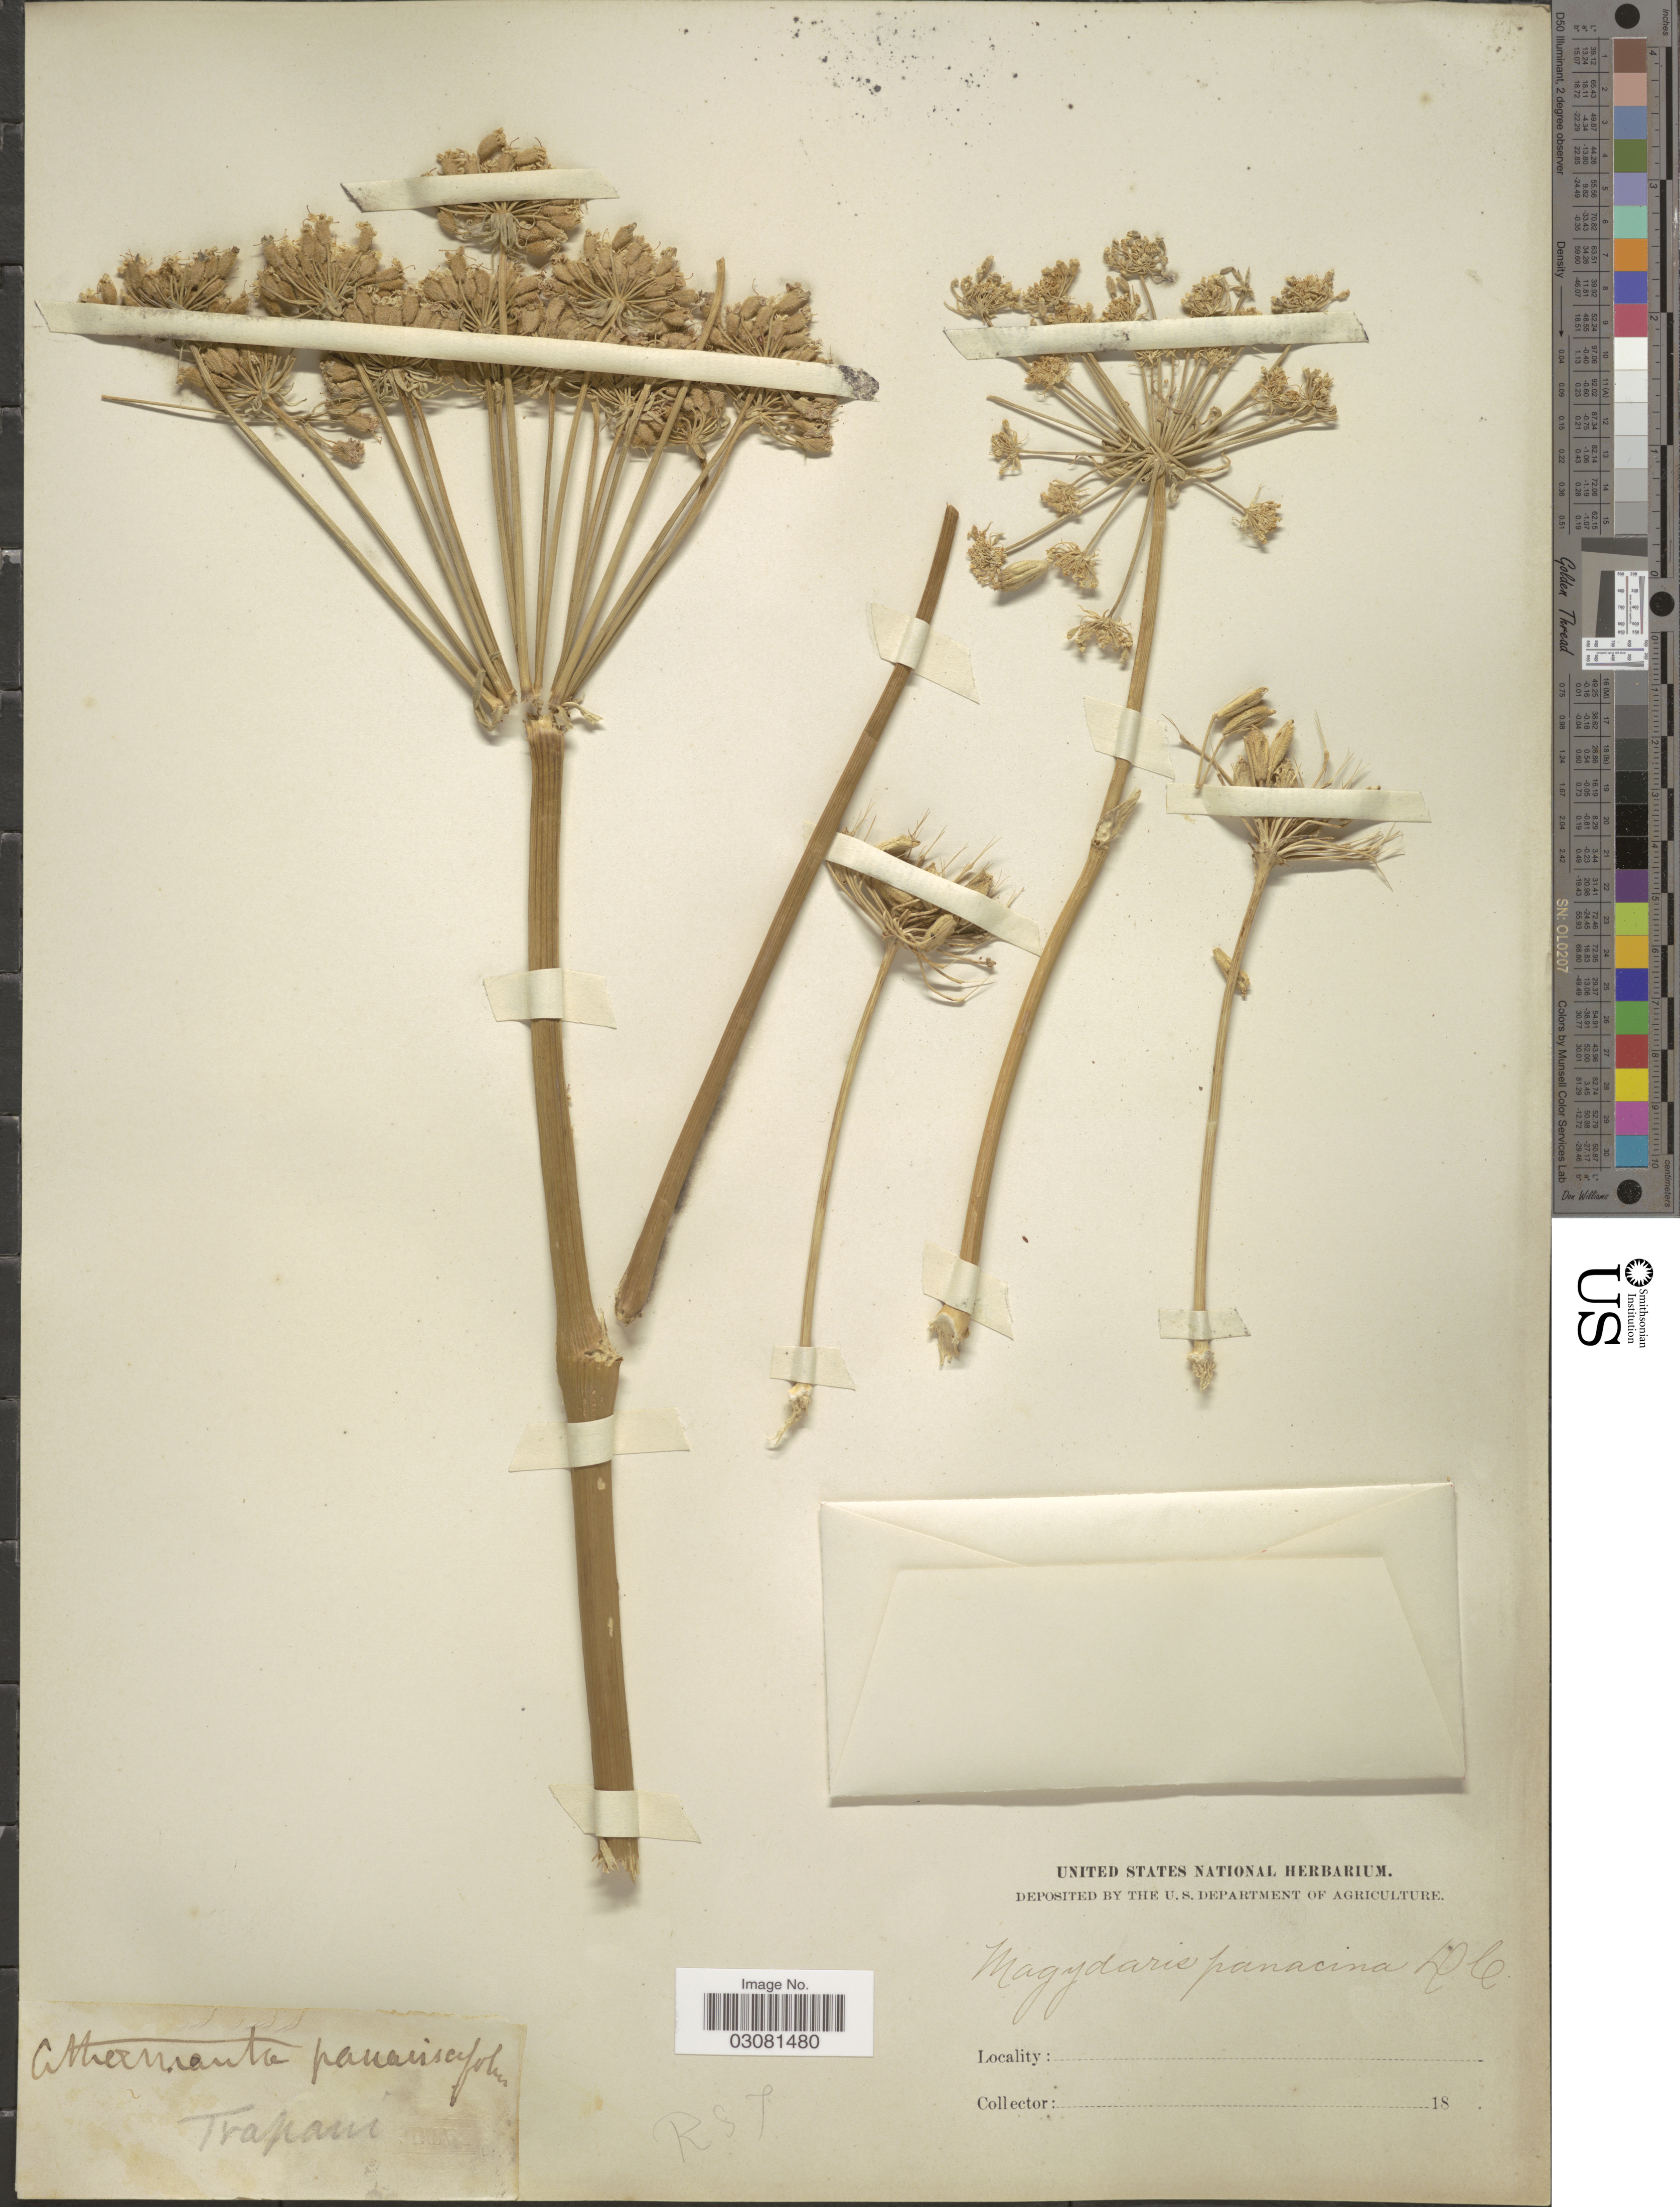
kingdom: Plantae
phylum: Tracheophyta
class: Magnoliopsida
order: Apiales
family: Apiaceae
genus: Magydaris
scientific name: Magydaris panacina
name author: DC.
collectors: ex herb. United States National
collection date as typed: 18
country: Italy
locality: Trapani.